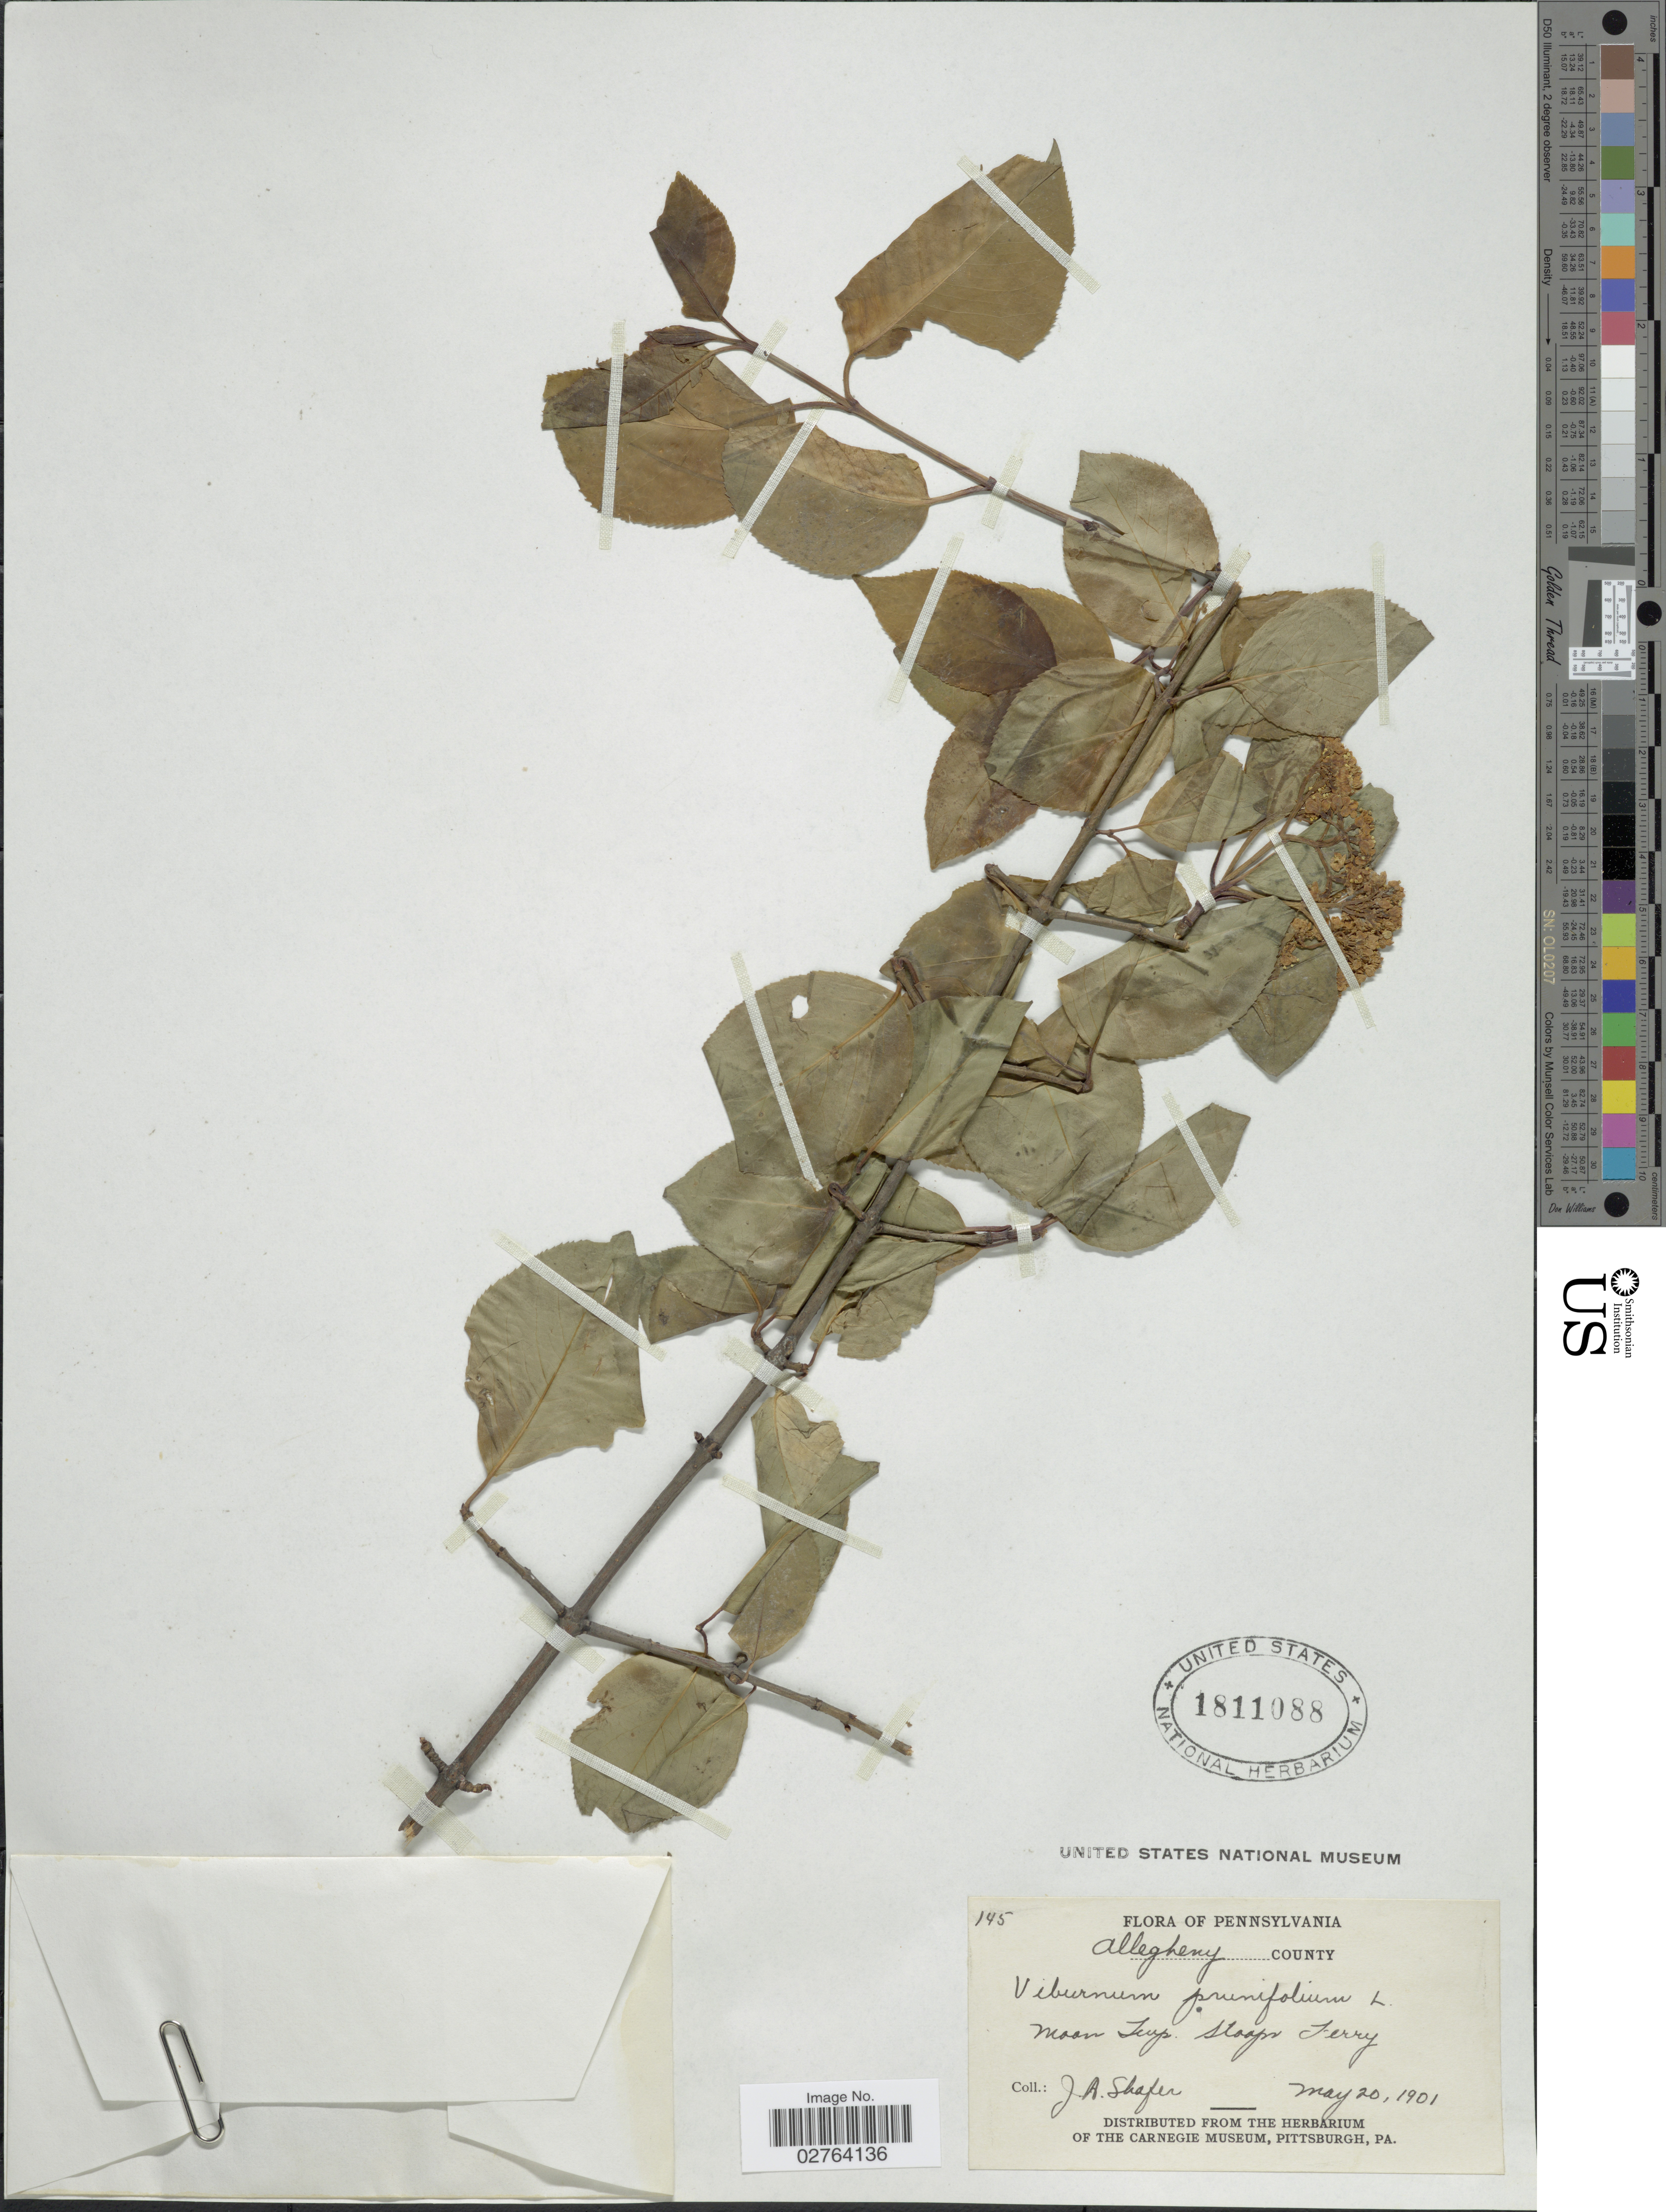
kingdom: Plantae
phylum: Tracheophyta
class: Magnoliopsida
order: Dipsacales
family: Viburnaceae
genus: Viburnum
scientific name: Viburnum prunifolium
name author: L.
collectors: J. A. Shafer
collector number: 145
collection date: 1901-05-20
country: United States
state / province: Pennsylvania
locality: Allegheny County, Moon Twp. Stoops Ferry.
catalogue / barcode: US 1811088